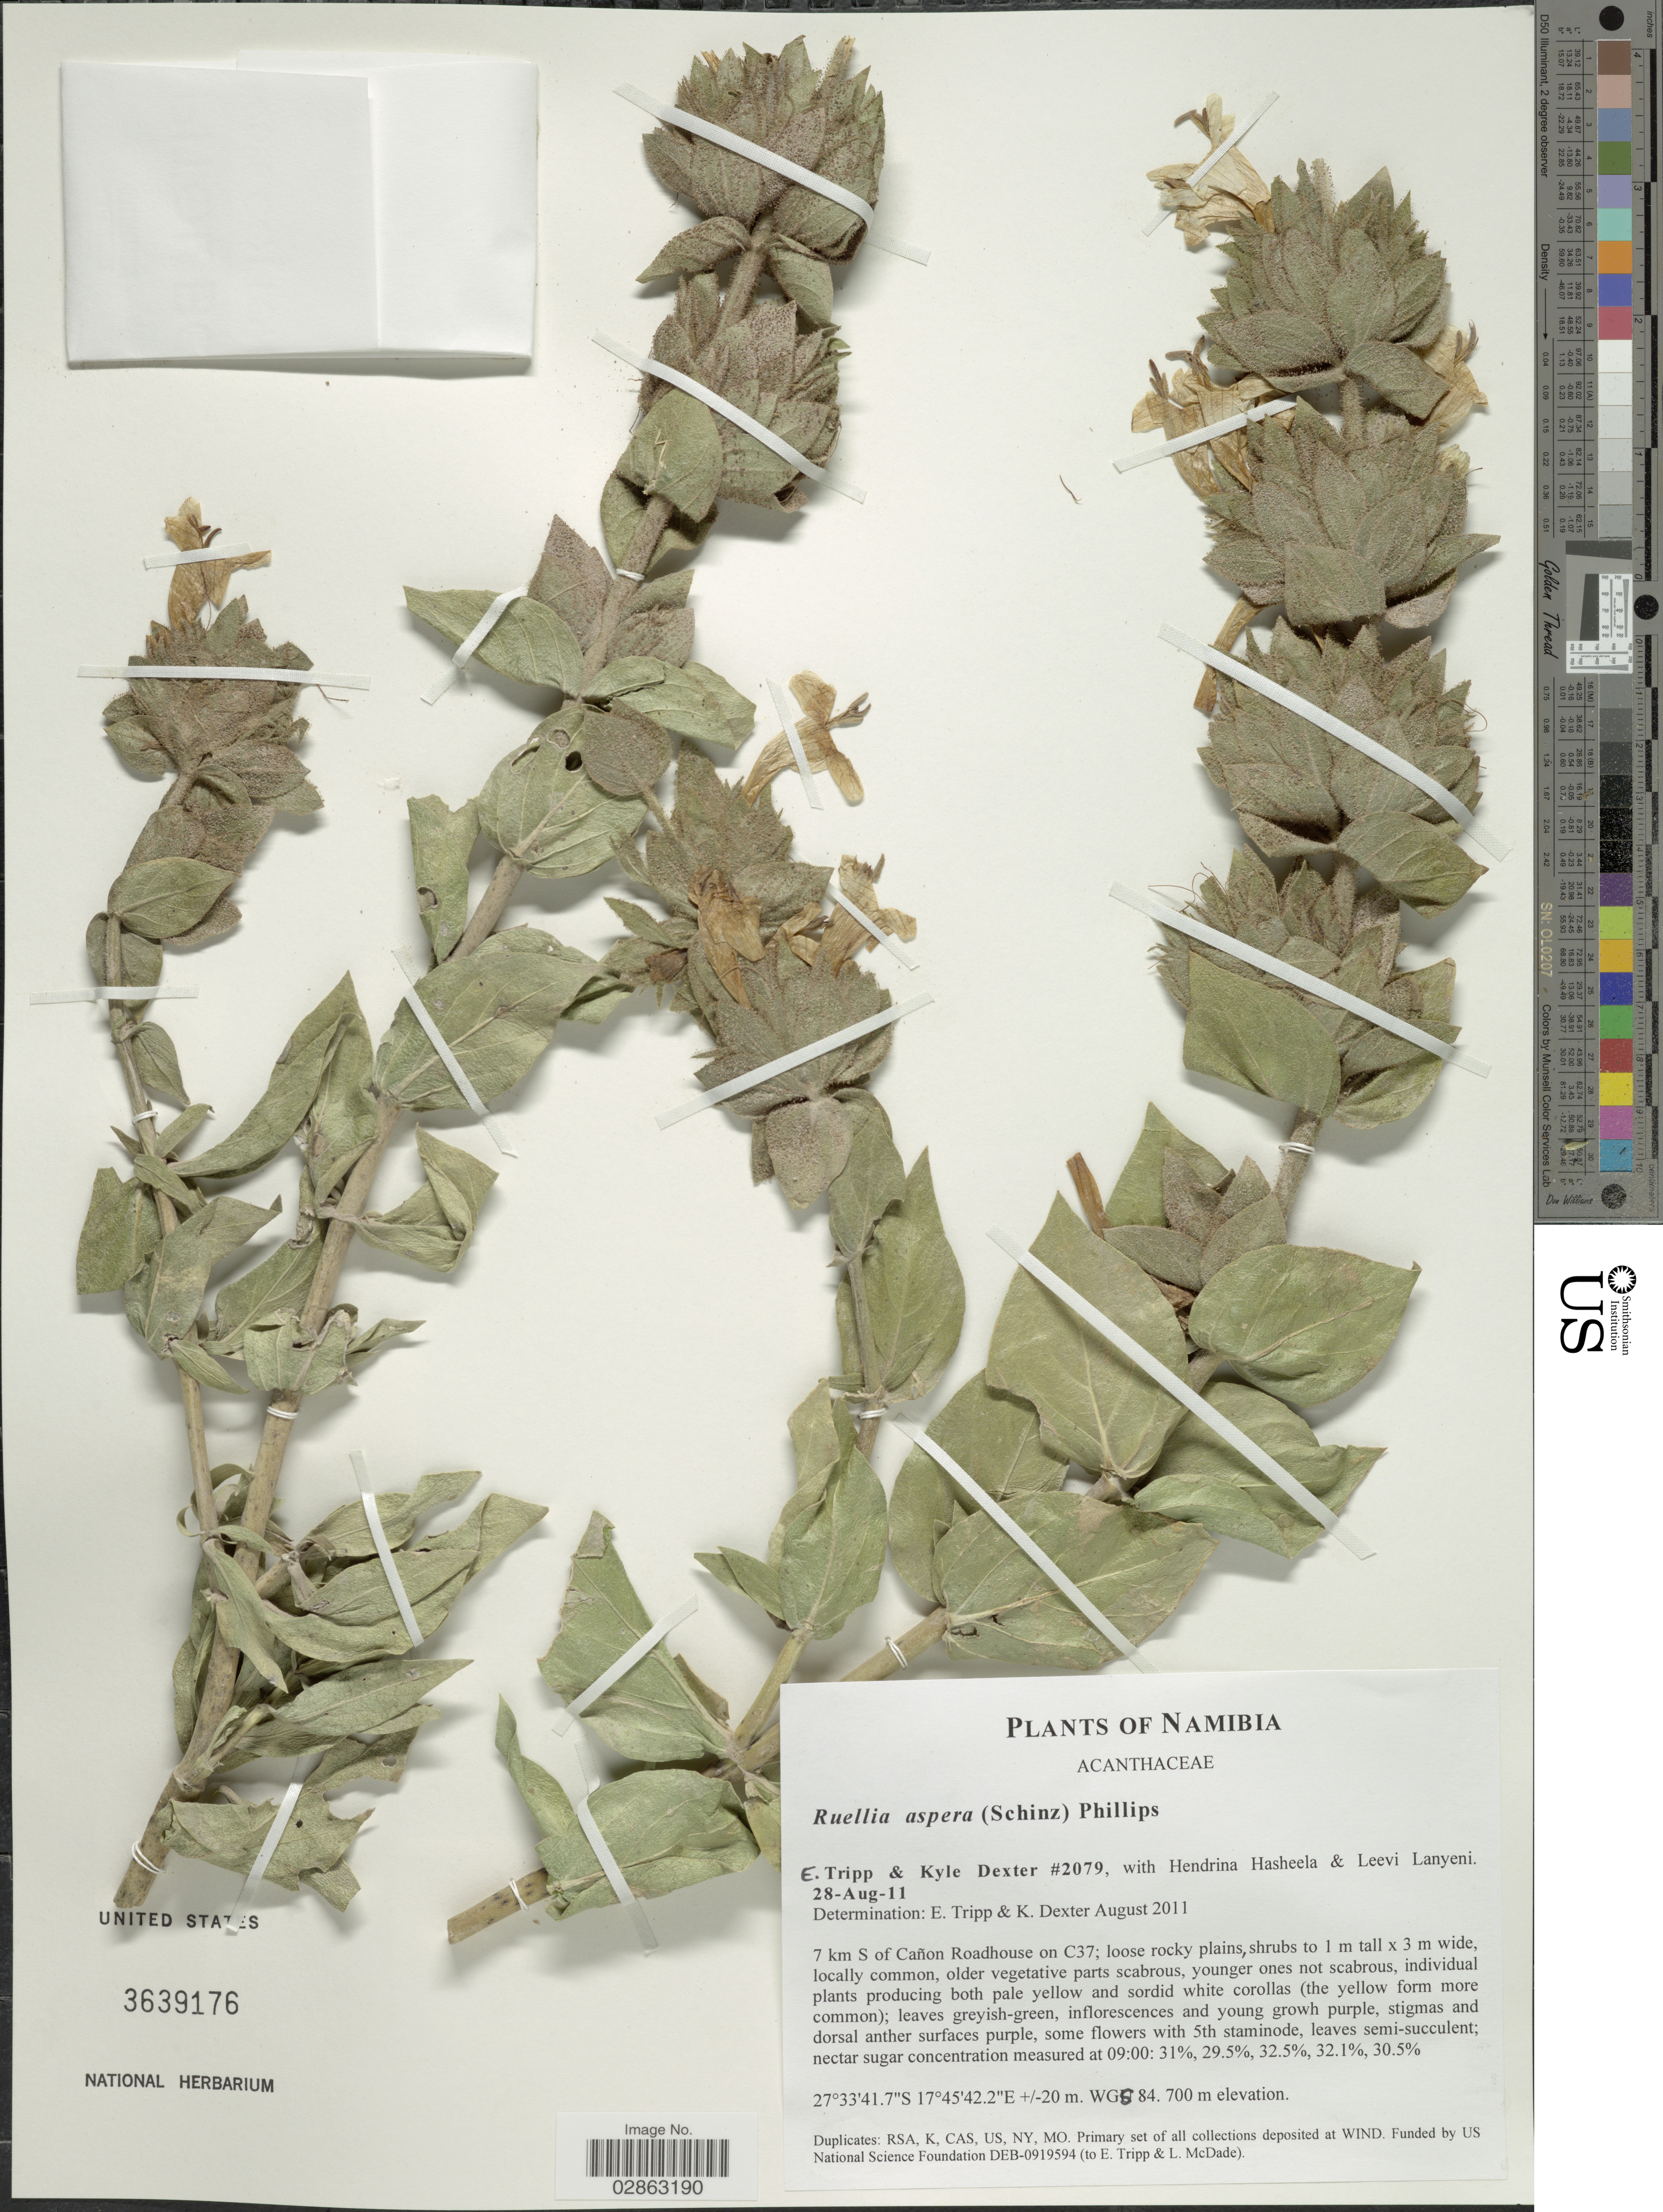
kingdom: Plantae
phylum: Tracheophyta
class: Magnoliopsida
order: Lamiales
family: Acanthaceae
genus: Ruellia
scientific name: Ruellia aspera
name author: Phillips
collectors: E. Tripp, K. Dexter, H. Hasheela & L. Lanyeni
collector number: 2079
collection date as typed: Transcribed d/m/y: 28/8/11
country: Namibia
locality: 7 km S of Cañon Roadhouse on C37.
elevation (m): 700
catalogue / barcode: US 3639176